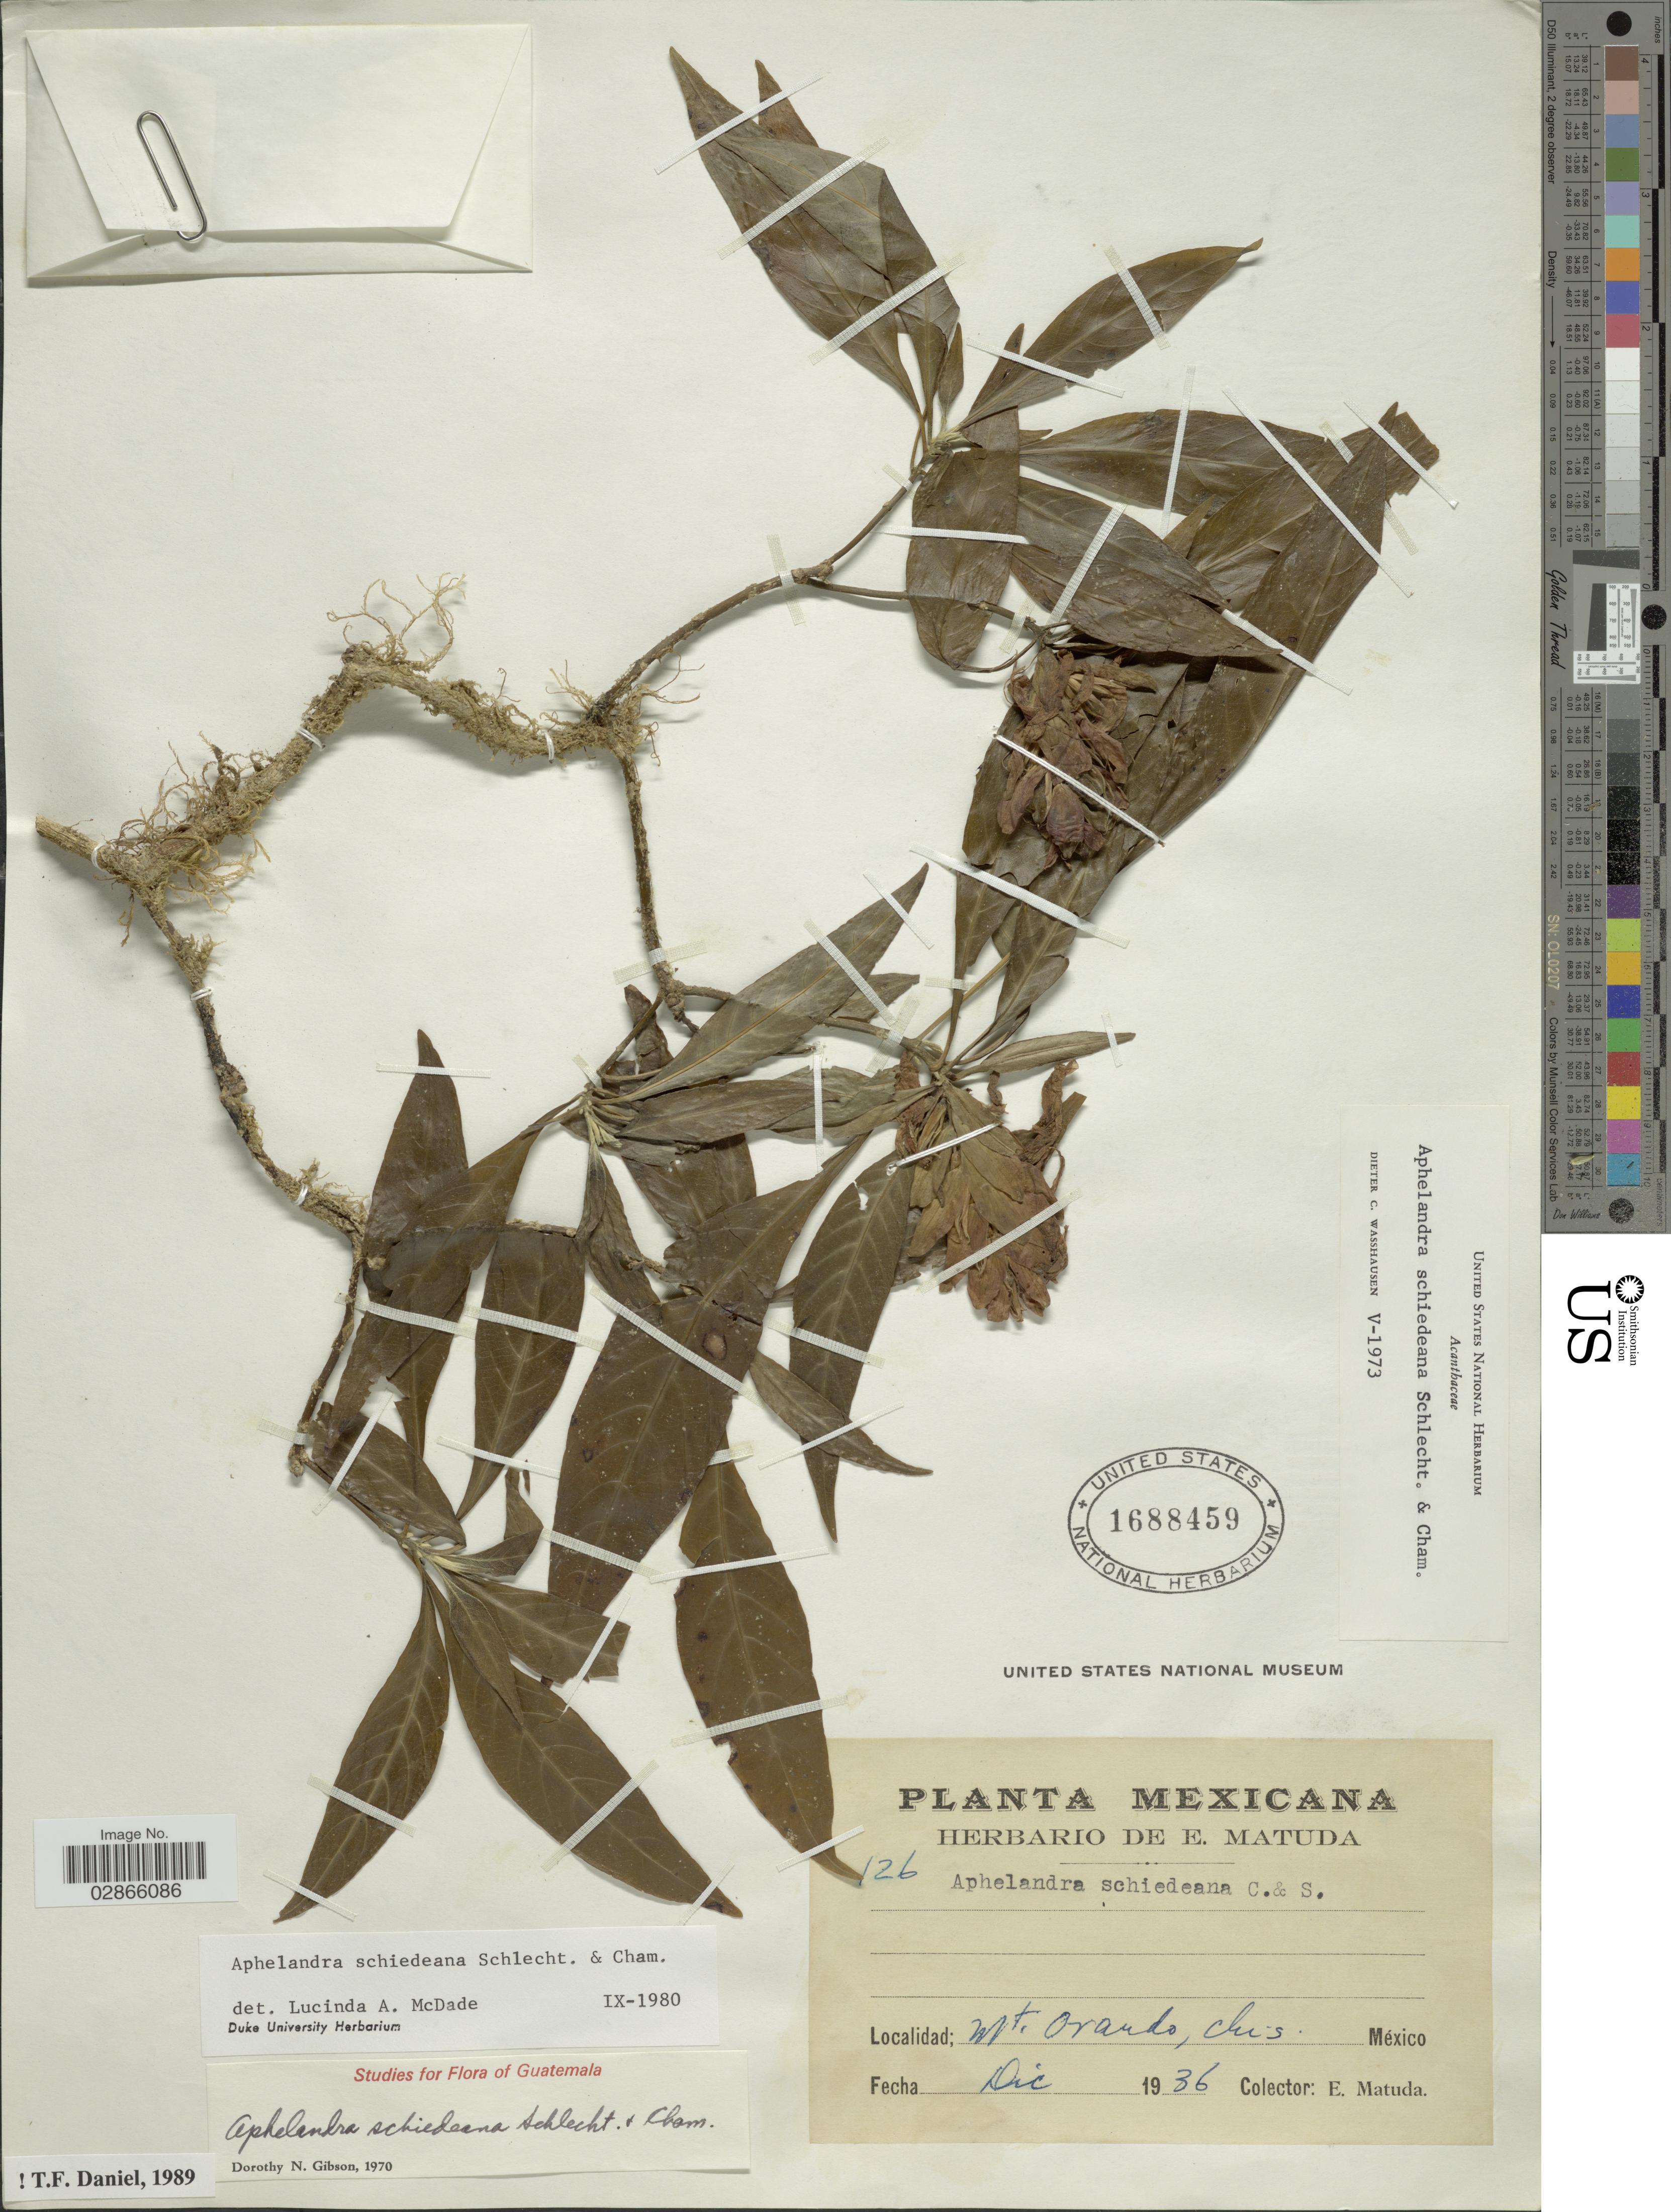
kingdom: Plantae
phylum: Tracheophyta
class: Magnoliopsida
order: Lamiales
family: Acanthaceae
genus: Aphelandra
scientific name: Aphelandra schiedeana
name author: Schltdl. & Cham.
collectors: E. Matuda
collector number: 126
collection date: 1936-12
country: Mexico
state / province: Chiapas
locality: Mt. Ovando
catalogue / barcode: US 1688459